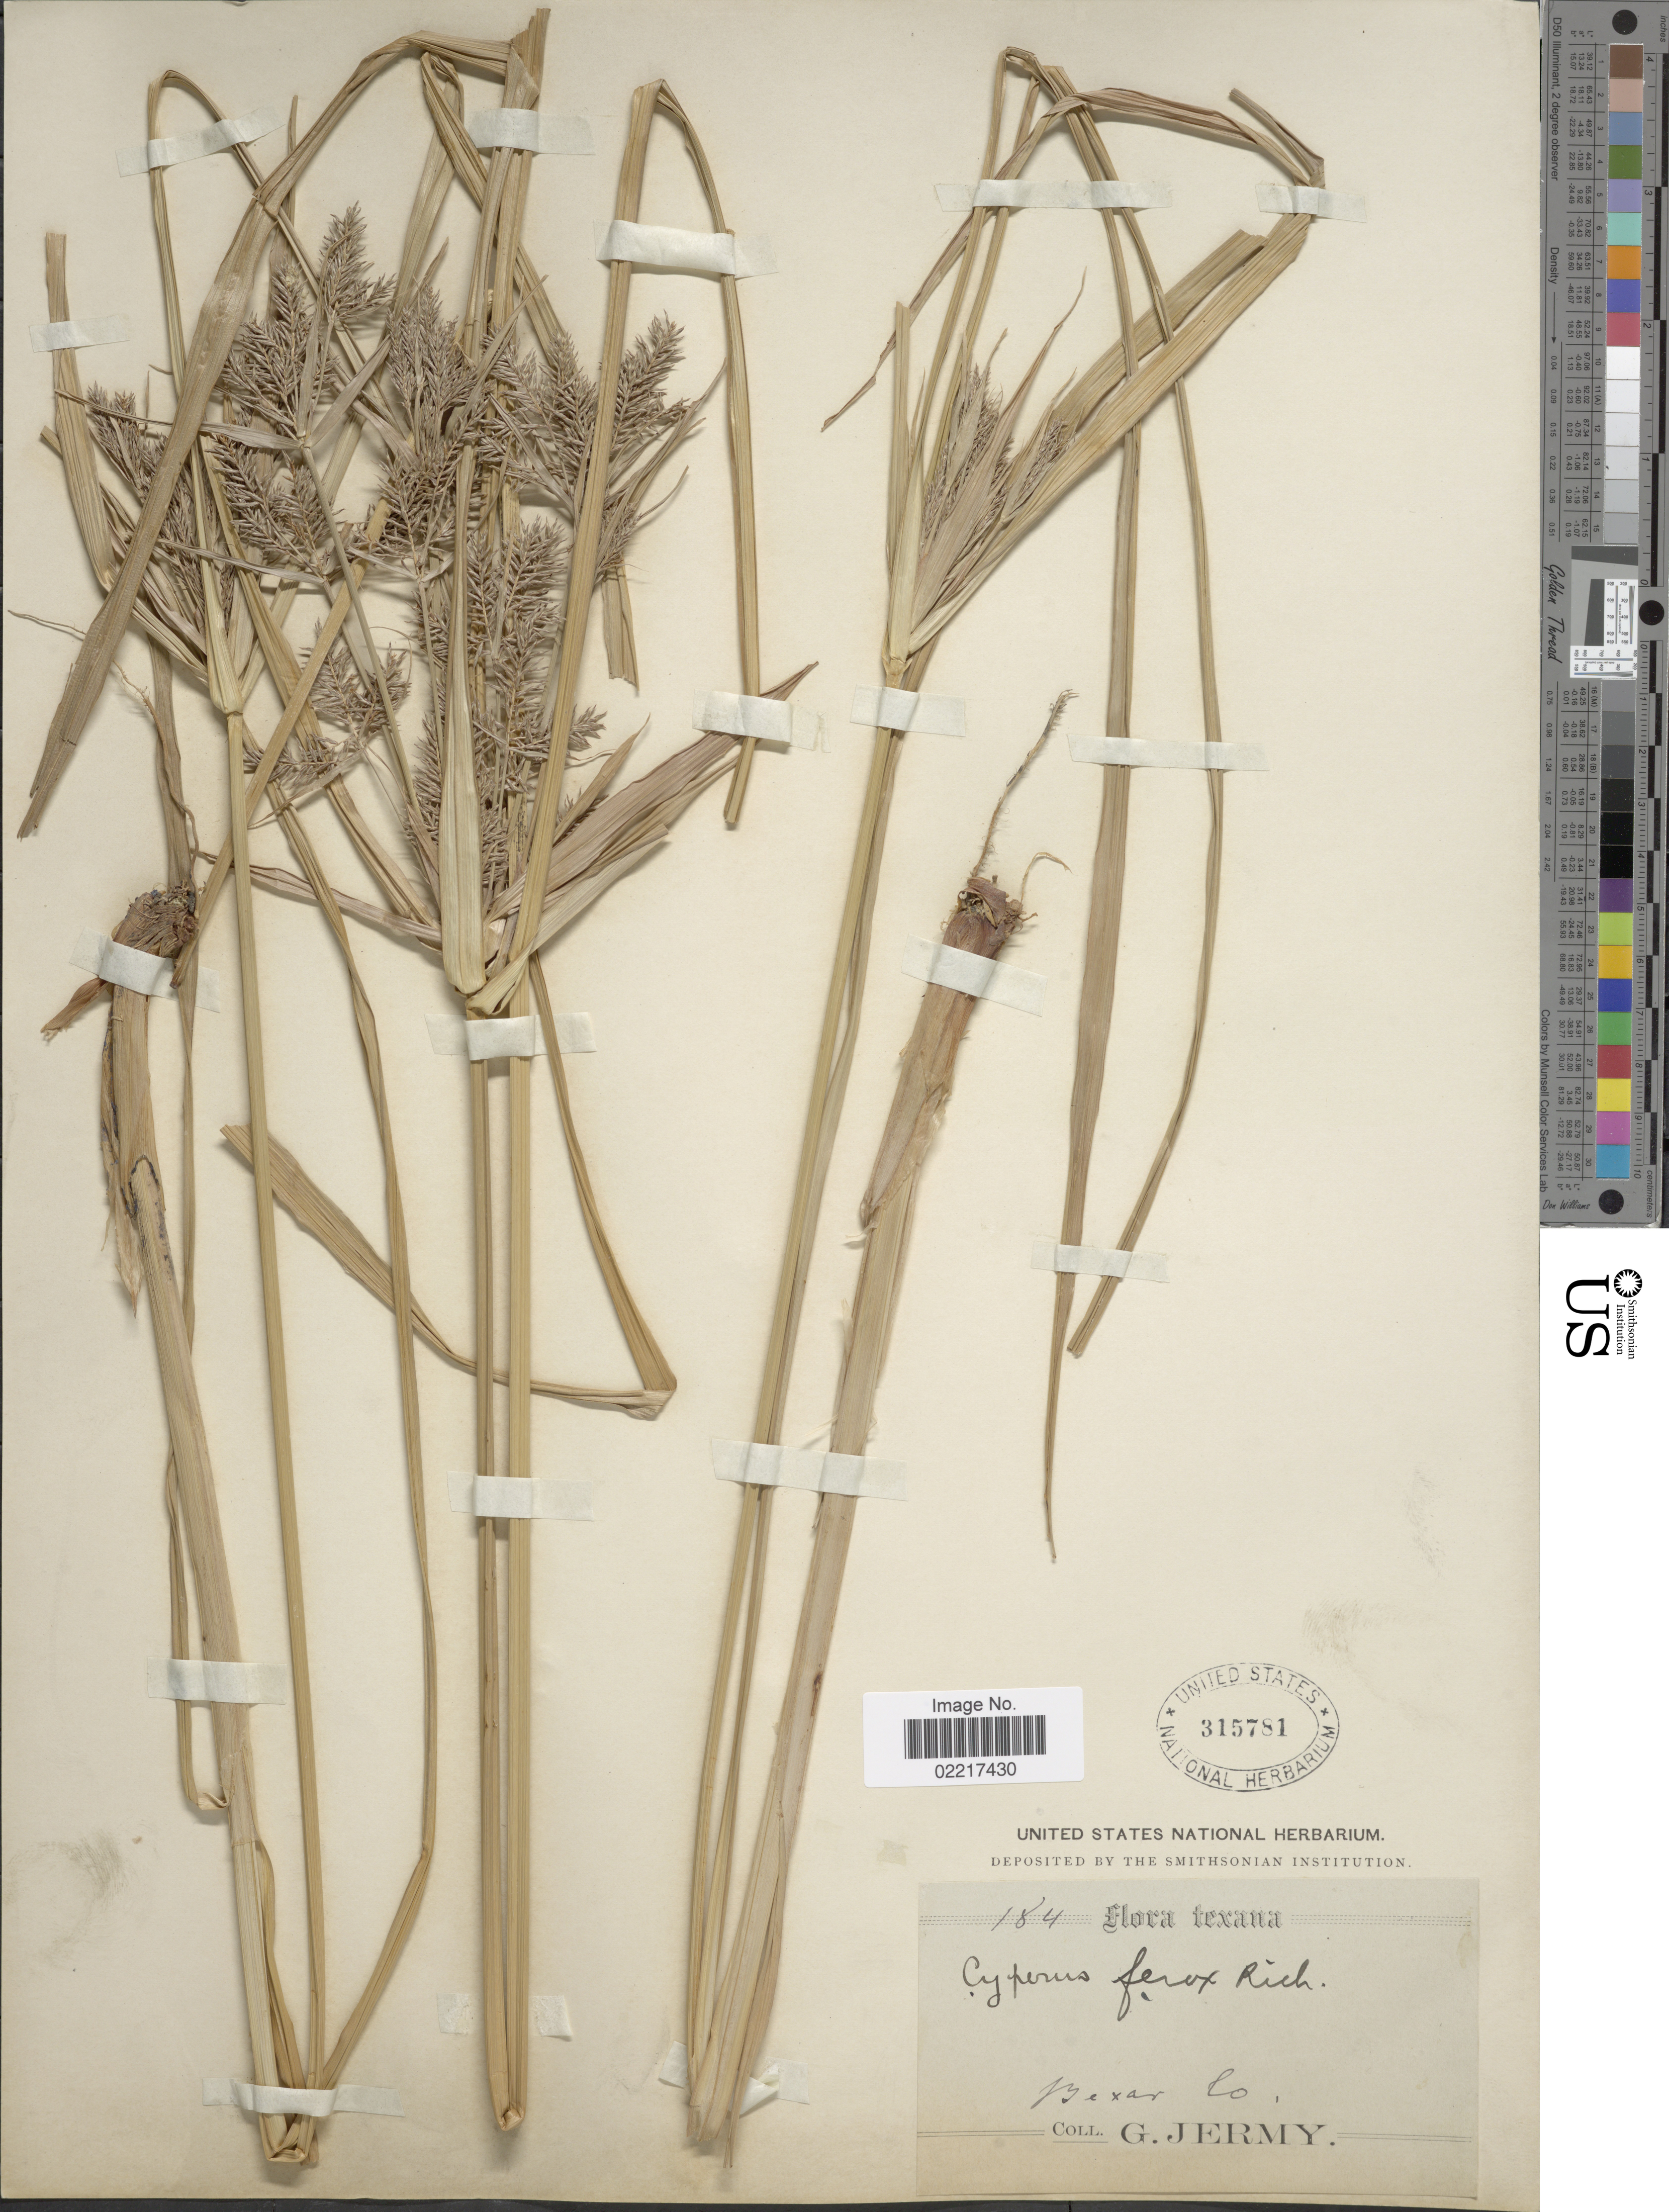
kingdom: Plantae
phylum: Tracheophyta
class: Liliopsida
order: Poales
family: Cyperaceae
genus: Cyperus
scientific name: Cyperus odoratus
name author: L.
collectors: G. Jermy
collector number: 184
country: United States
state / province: Texas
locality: Bexar Co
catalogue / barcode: US 315781